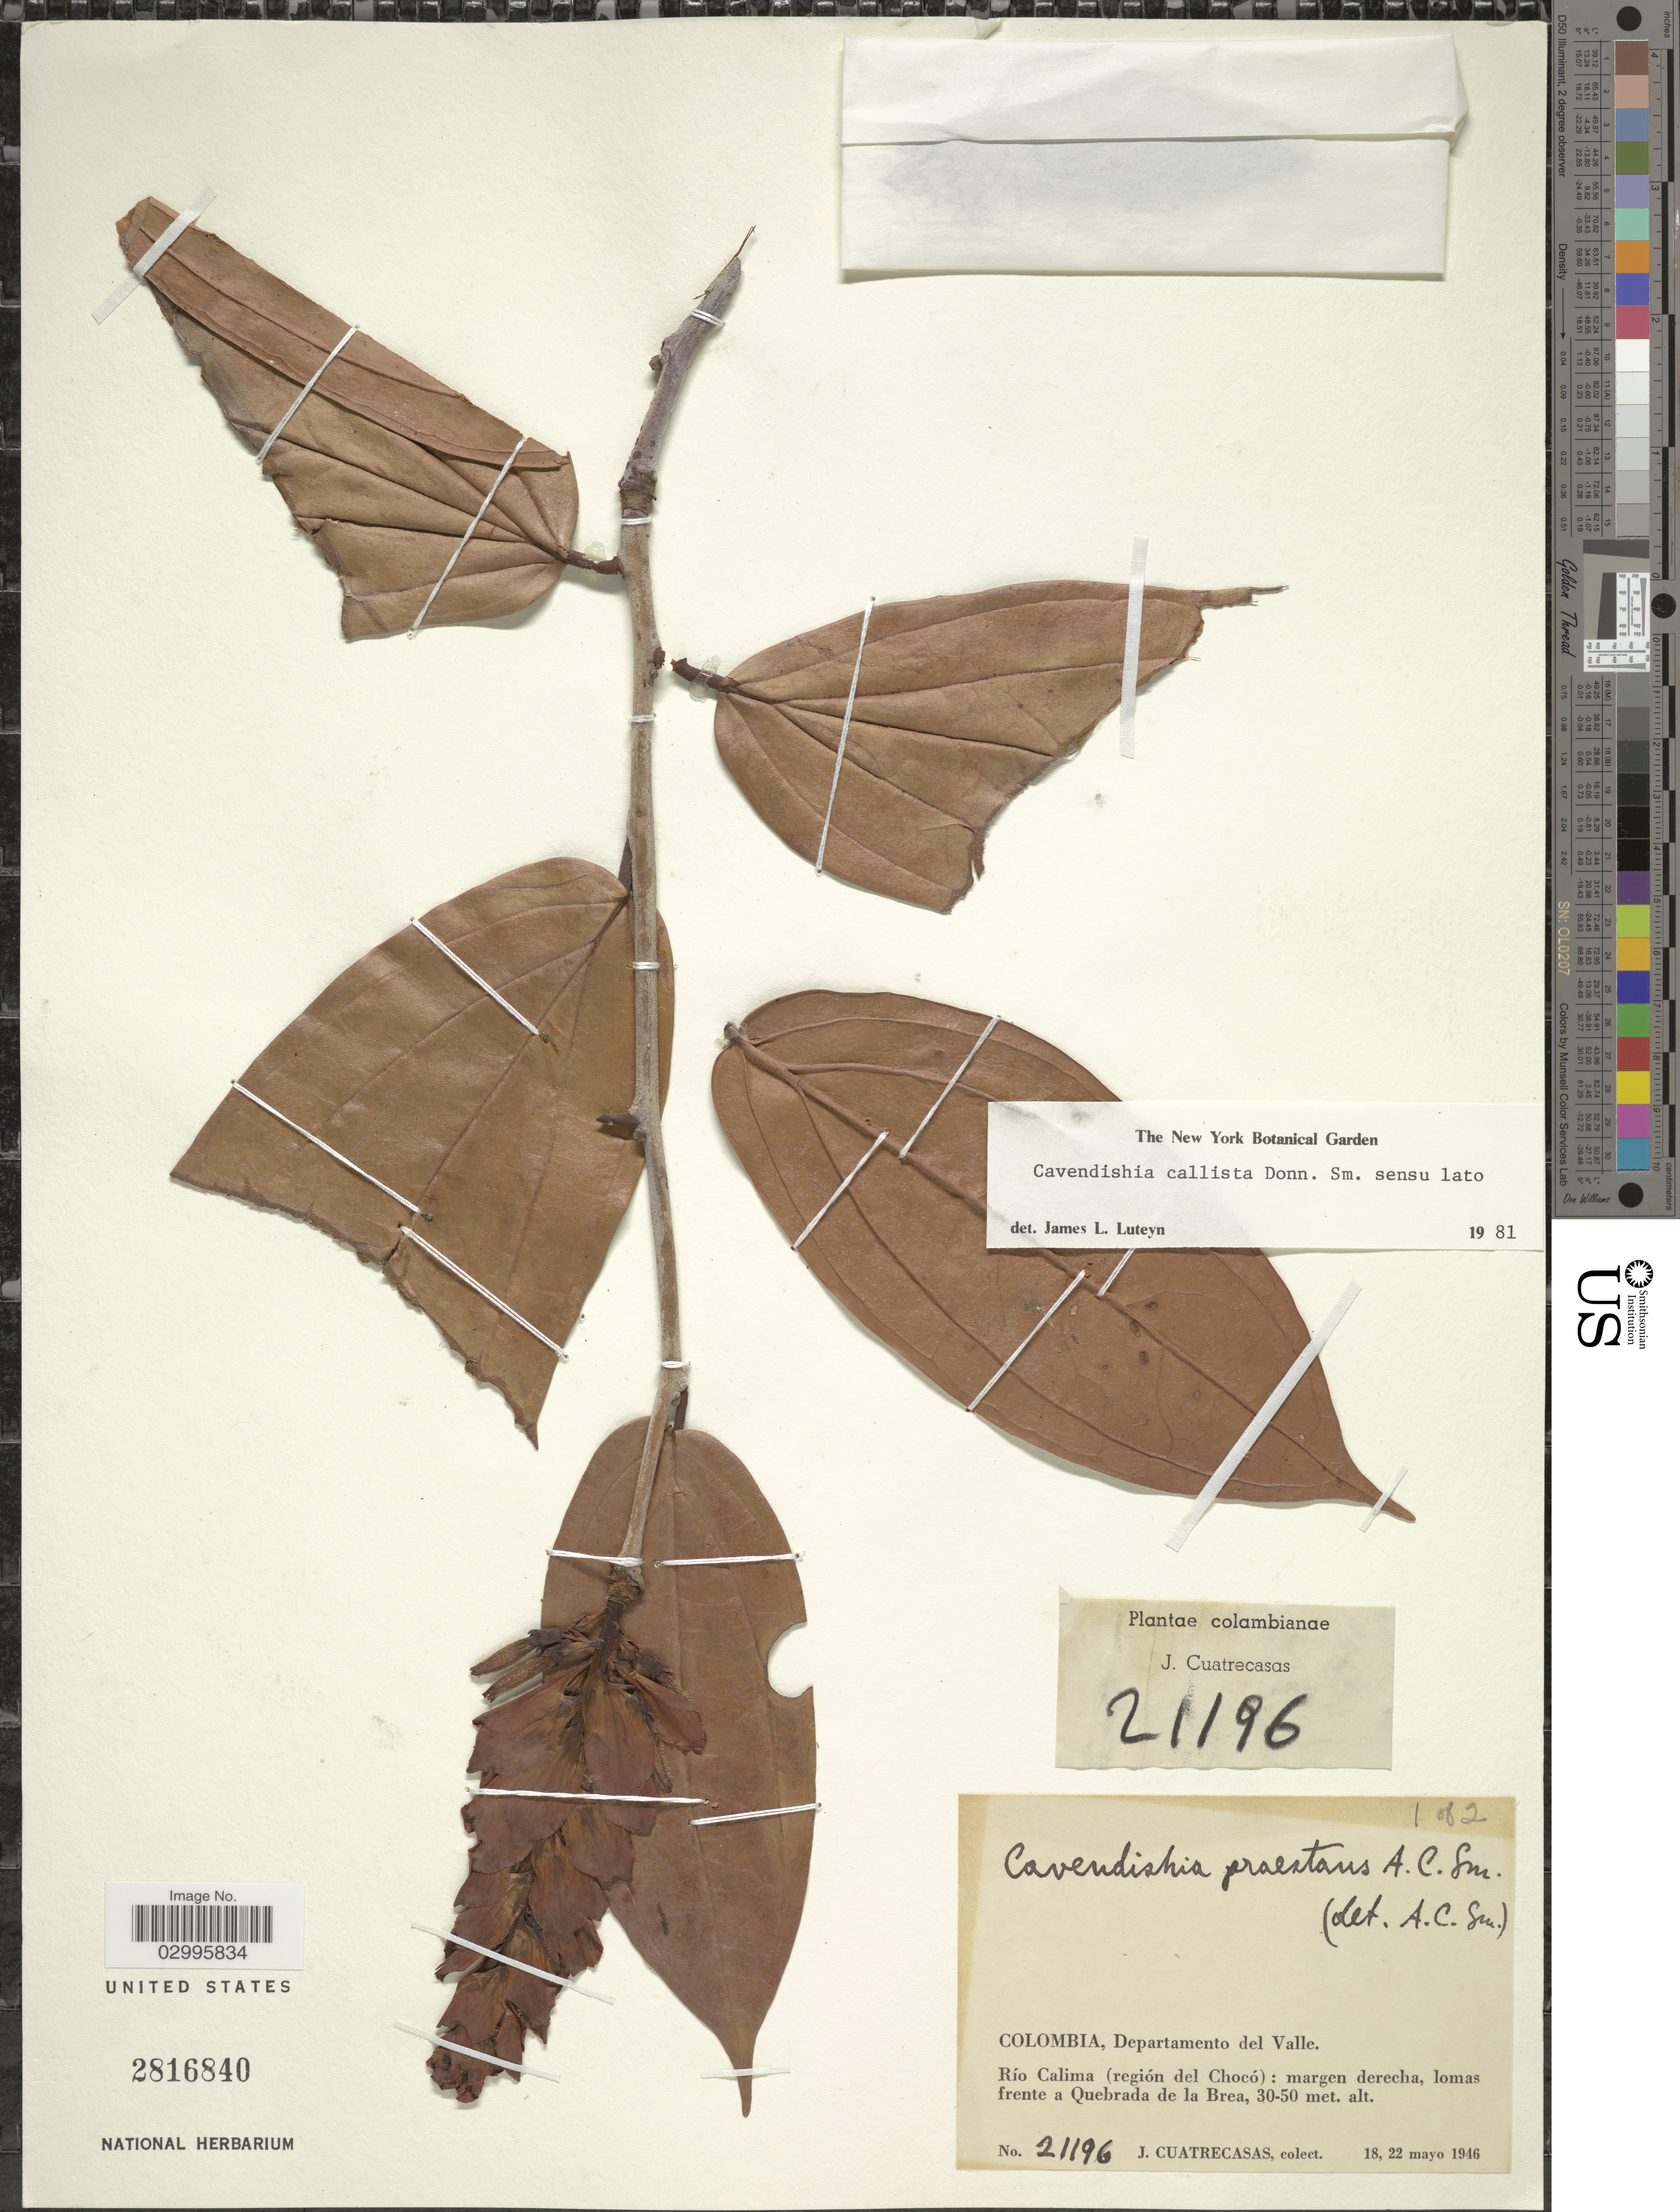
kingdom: Plantae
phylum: Tracheophyta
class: Magnoliopsida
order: Ericales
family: Ericaceae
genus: Cavendishia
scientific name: Cavendishia callista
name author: Donn. Sm.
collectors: J. Cuatrecasas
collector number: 21196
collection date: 1945-05-18/1946-05-22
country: Colombia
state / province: Valle del Cauca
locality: Departamento del Valle. Río Calima (región del Chocó): margen derecha, lomas frente a Quebrada de la Brea.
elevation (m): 30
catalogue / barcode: US 2816840